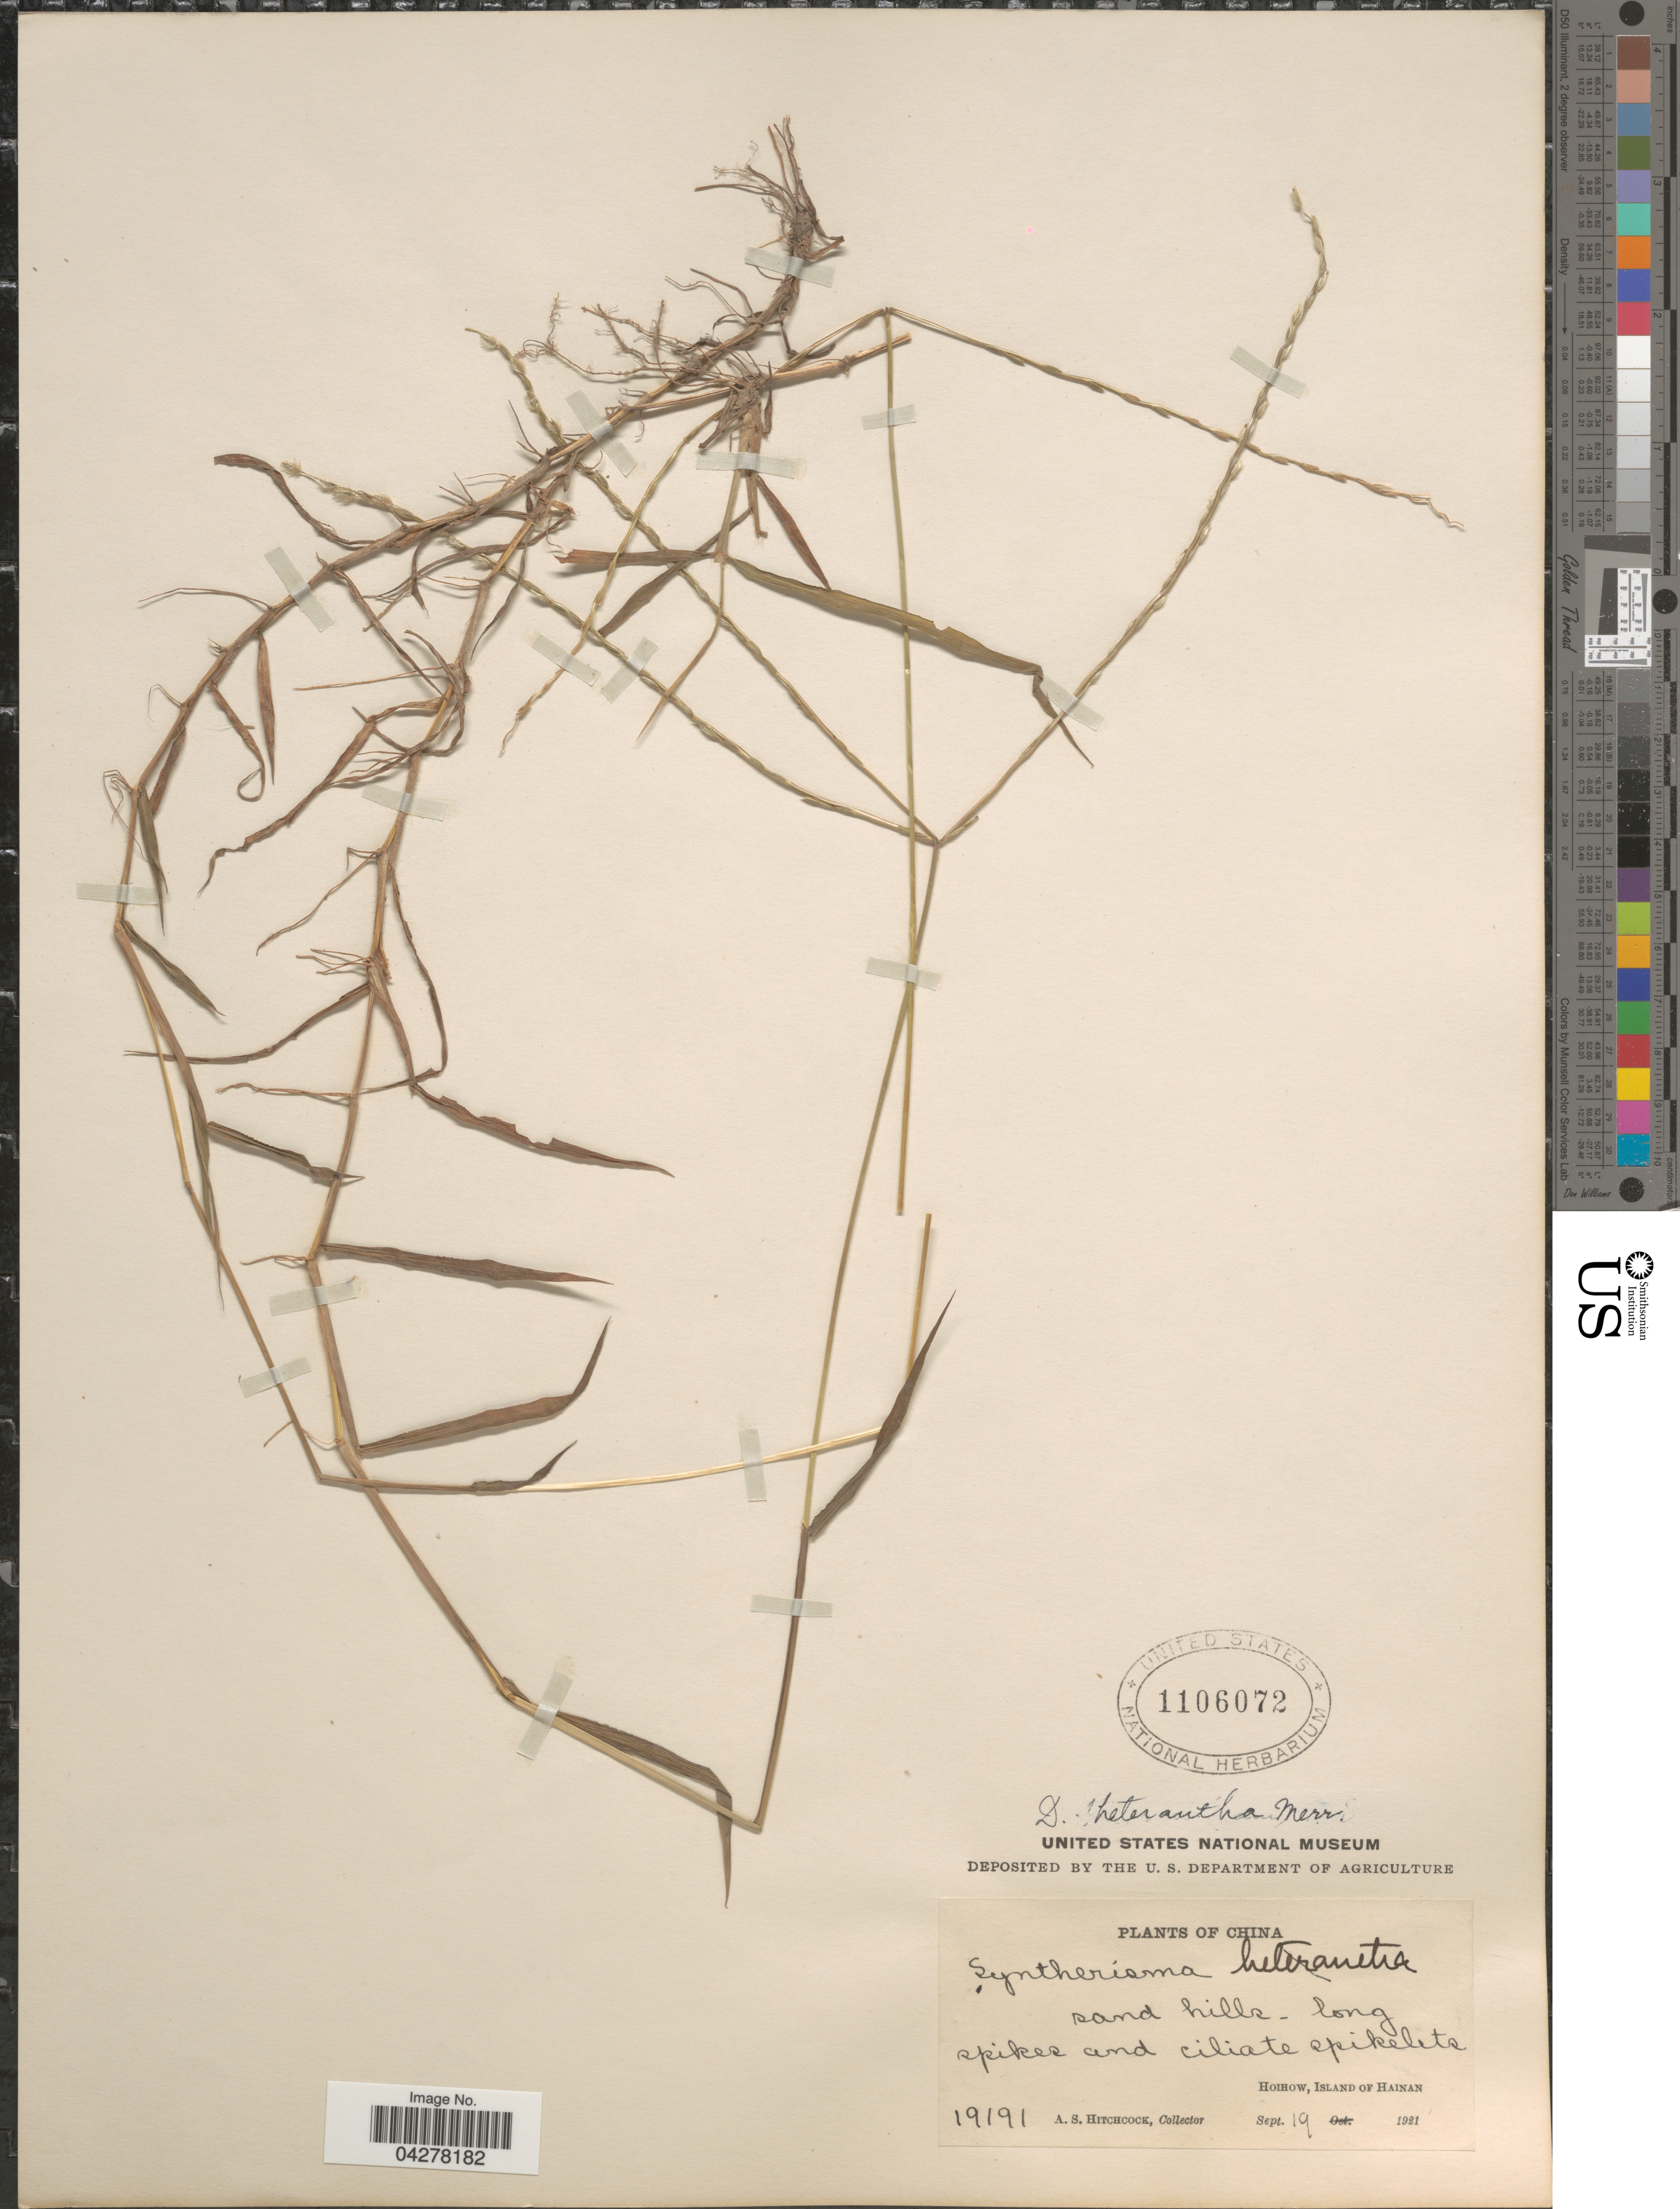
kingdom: Plantae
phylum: Tracheophyta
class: Liliopsida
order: Poales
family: Poaceae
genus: Digitaria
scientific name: Digitaria heterantha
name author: (Hook. f.) Merr.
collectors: A. S. Hitchcock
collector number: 19191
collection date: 1921-09-19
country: China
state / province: Hainan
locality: Sand hills. Hoihow, Island of Hainan.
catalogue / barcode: US 1106072